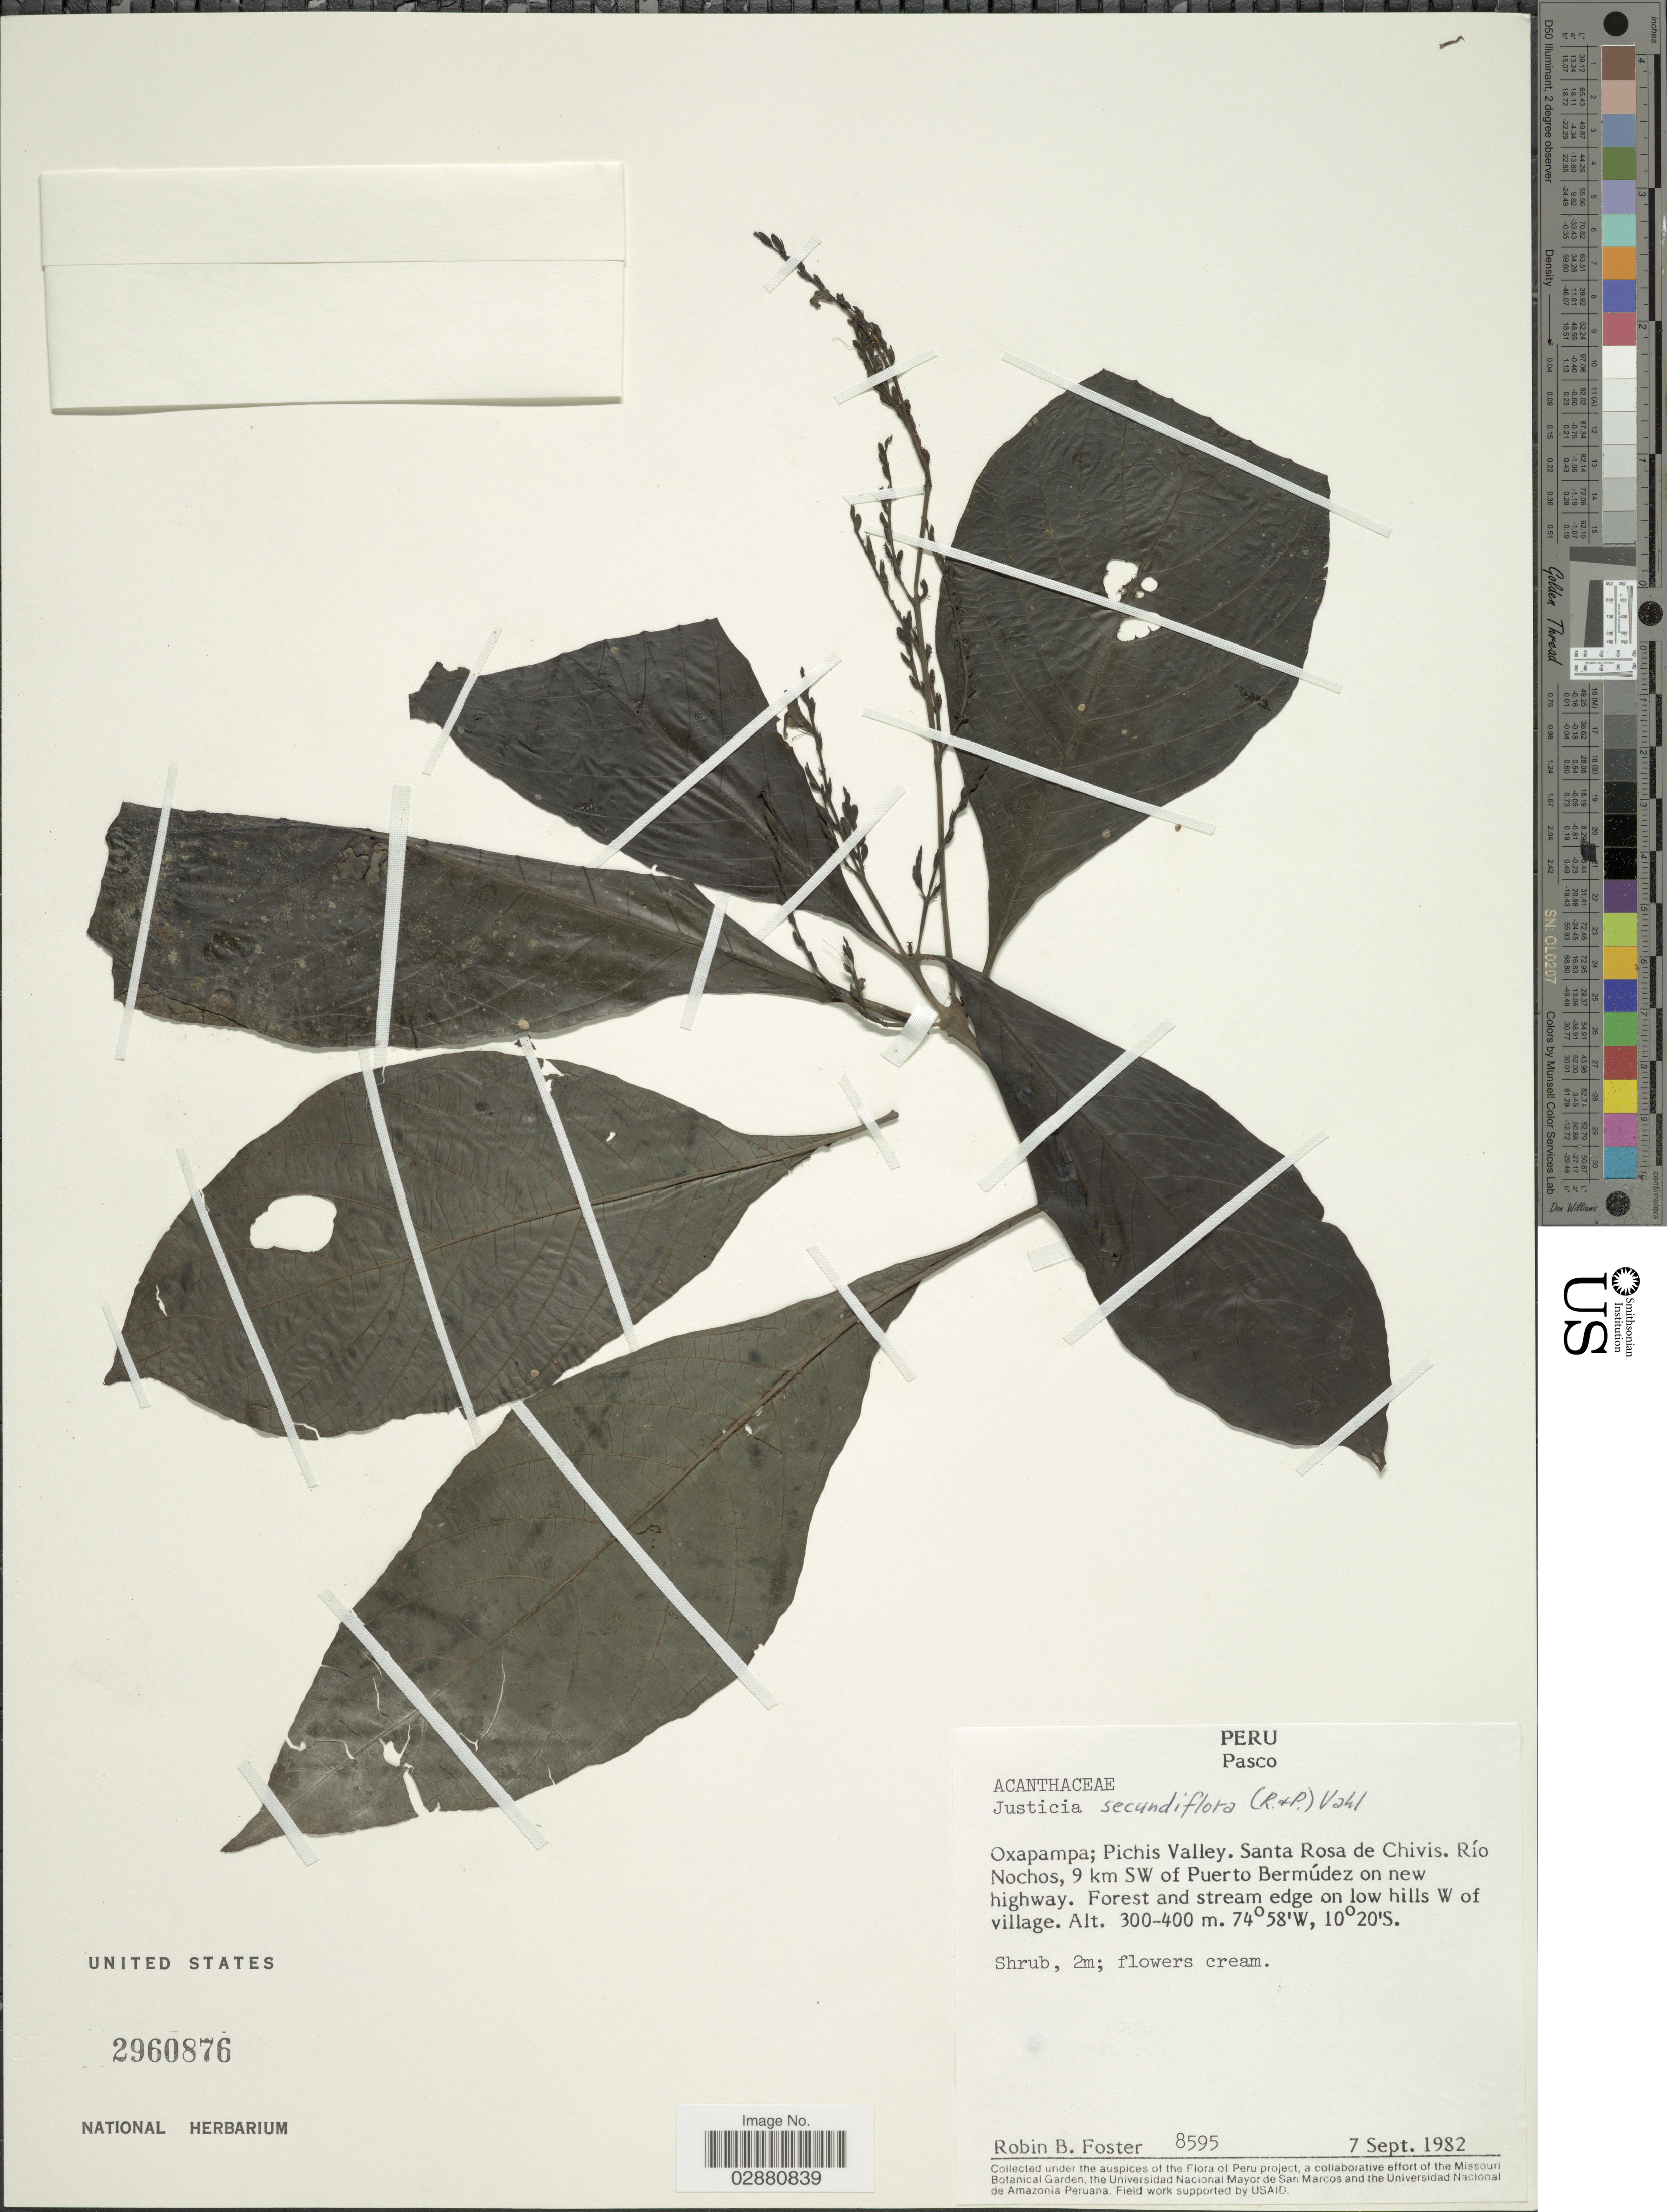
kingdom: Plantae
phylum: Tracheophyta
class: Magnoliopsida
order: Lamiales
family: Acanthaceae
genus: Justicia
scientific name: Justicia secundiflora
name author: (Ruiz & Pav.) Vahl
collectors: R. B. Foster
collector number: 8595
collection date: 1982-09-07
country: Peru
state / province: Pasco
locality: Oxapampa; Pichis Valley. Santa Rosa de Chivis. Río Nochos, 9 km SW of Puerto Bermúdez on new highway. Forest and stream edge on low hills W of village.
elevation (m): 300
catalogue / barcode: US 2960876